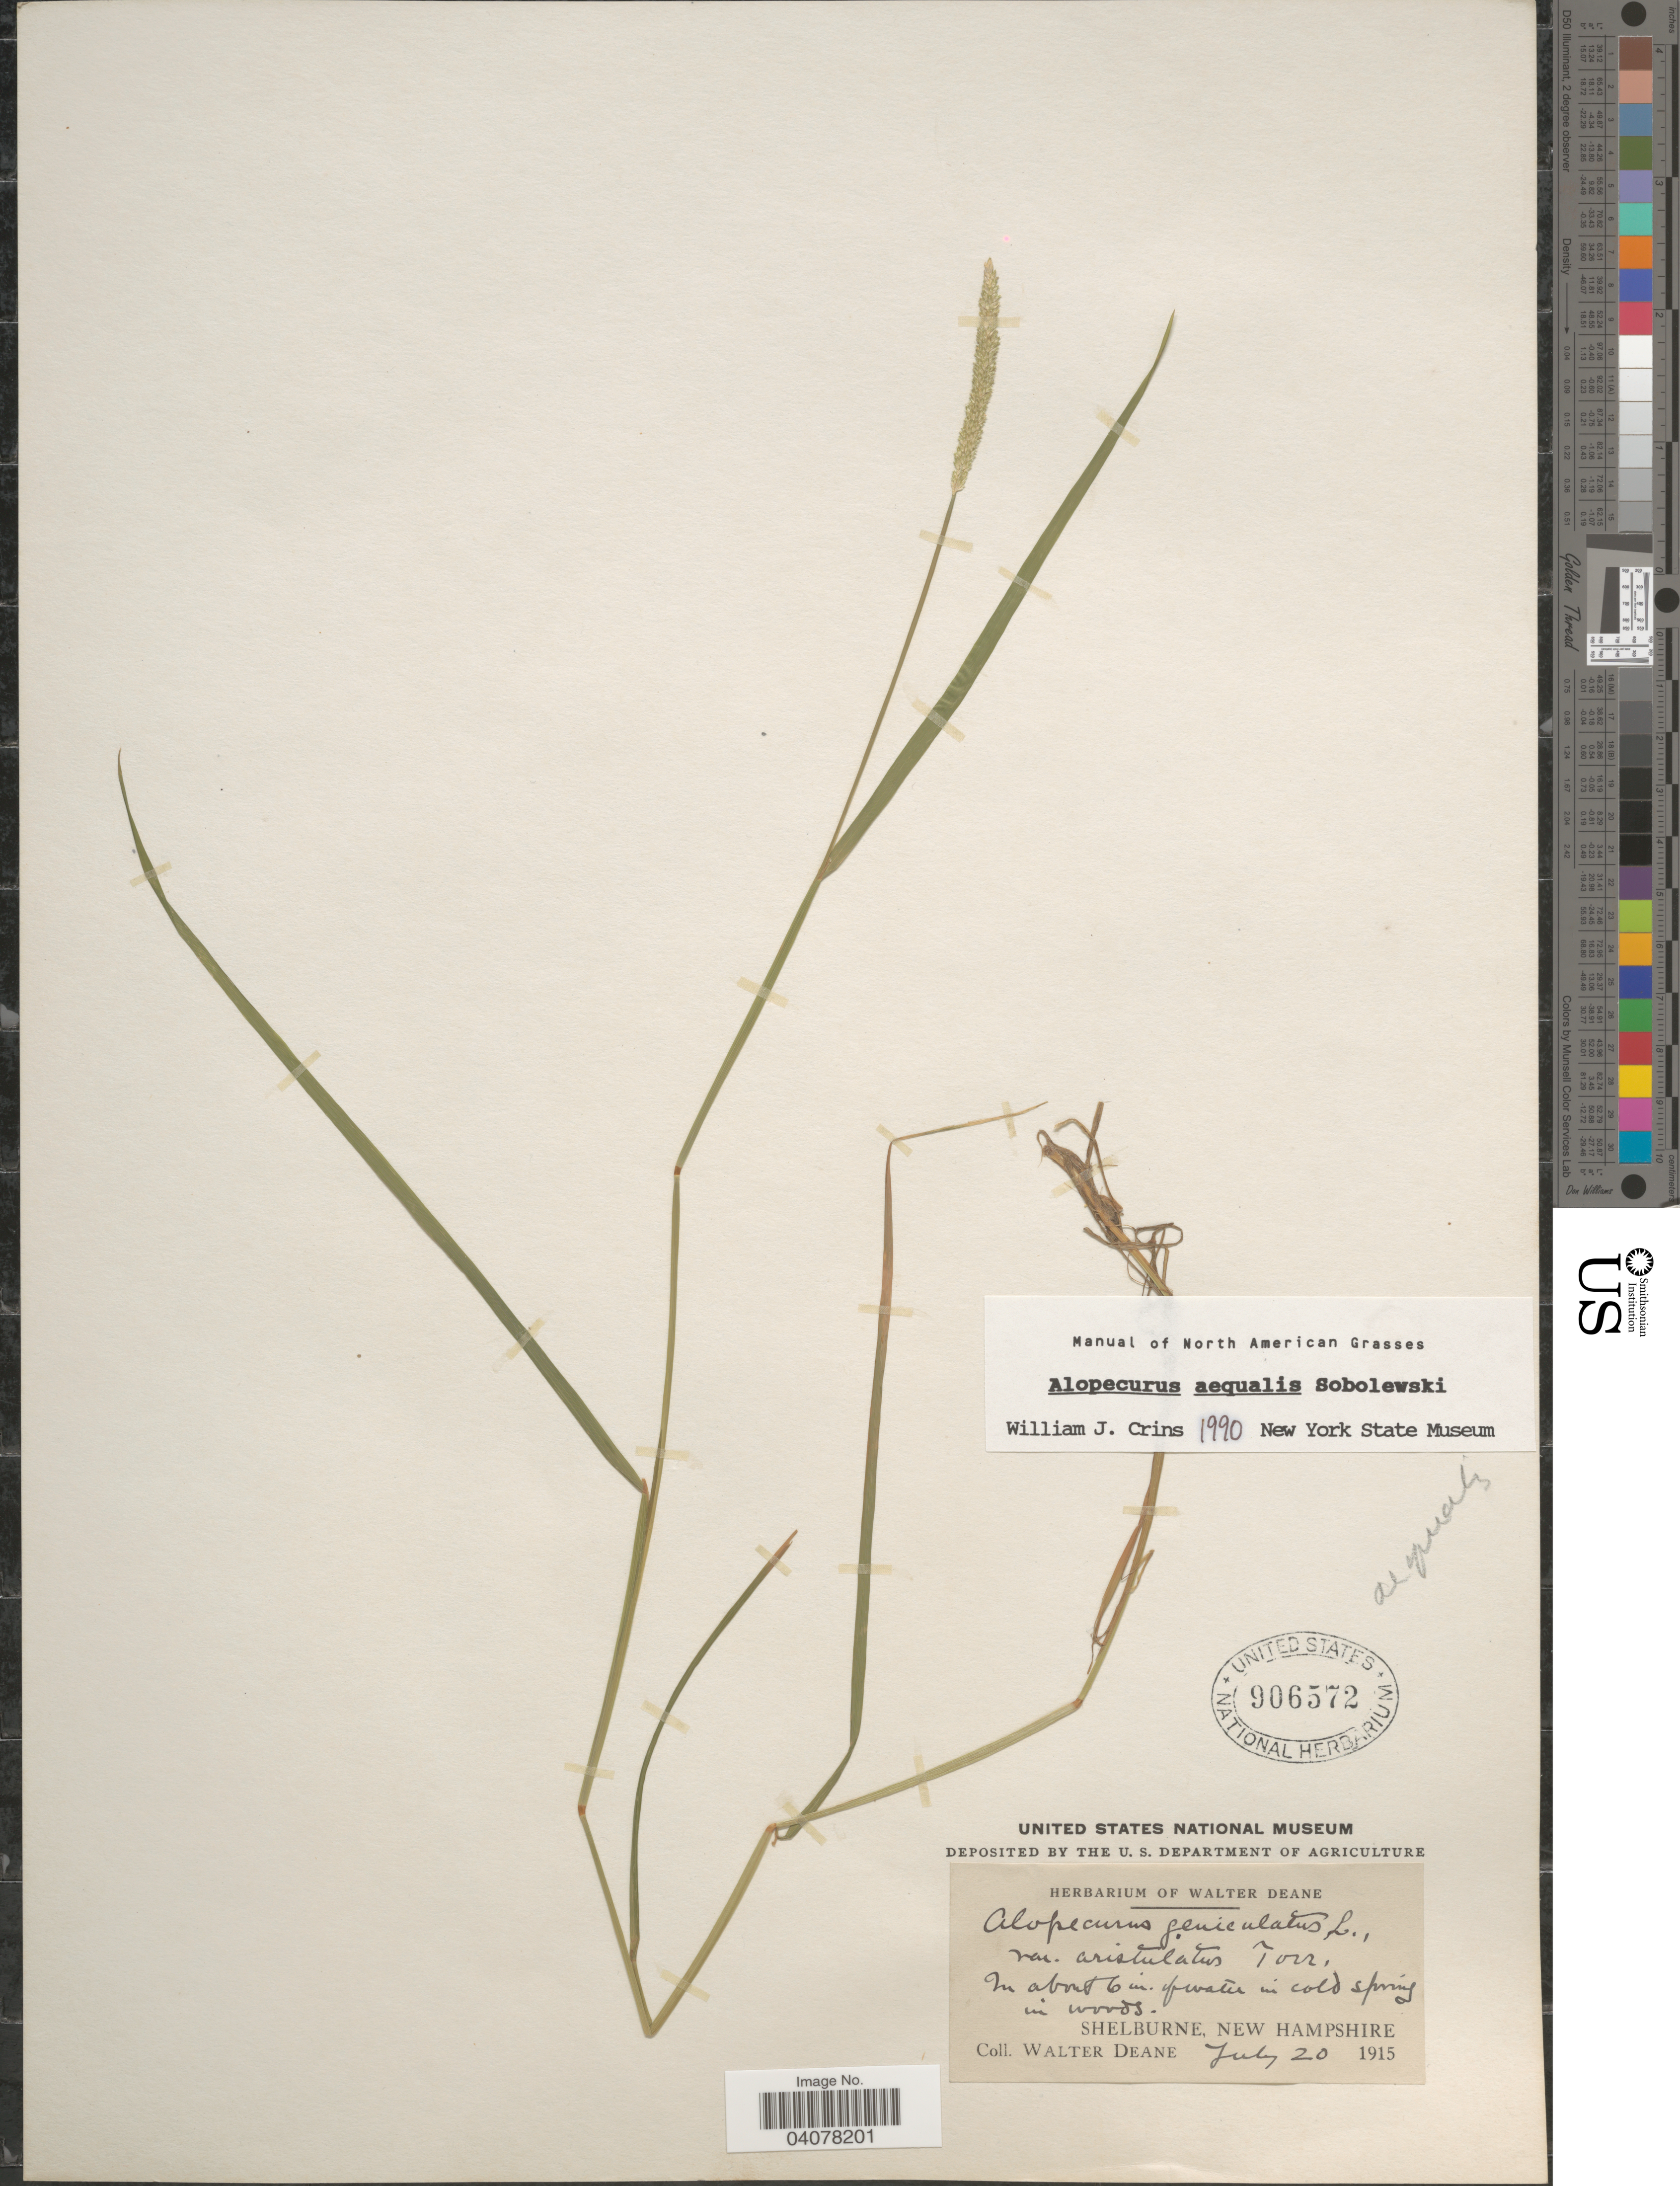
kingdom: Plantae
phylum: Tracheophyta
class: Liliopsida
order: Poales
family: Poaceae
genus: Alopecurus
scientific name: Alopecurus aequalis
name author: Sobol.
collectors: W. Deane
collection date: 1915-07-20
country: United States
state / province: New Hampshire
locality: In about 6 in. of water in cold spring in woods. Shelburne.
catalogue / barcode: US 906572